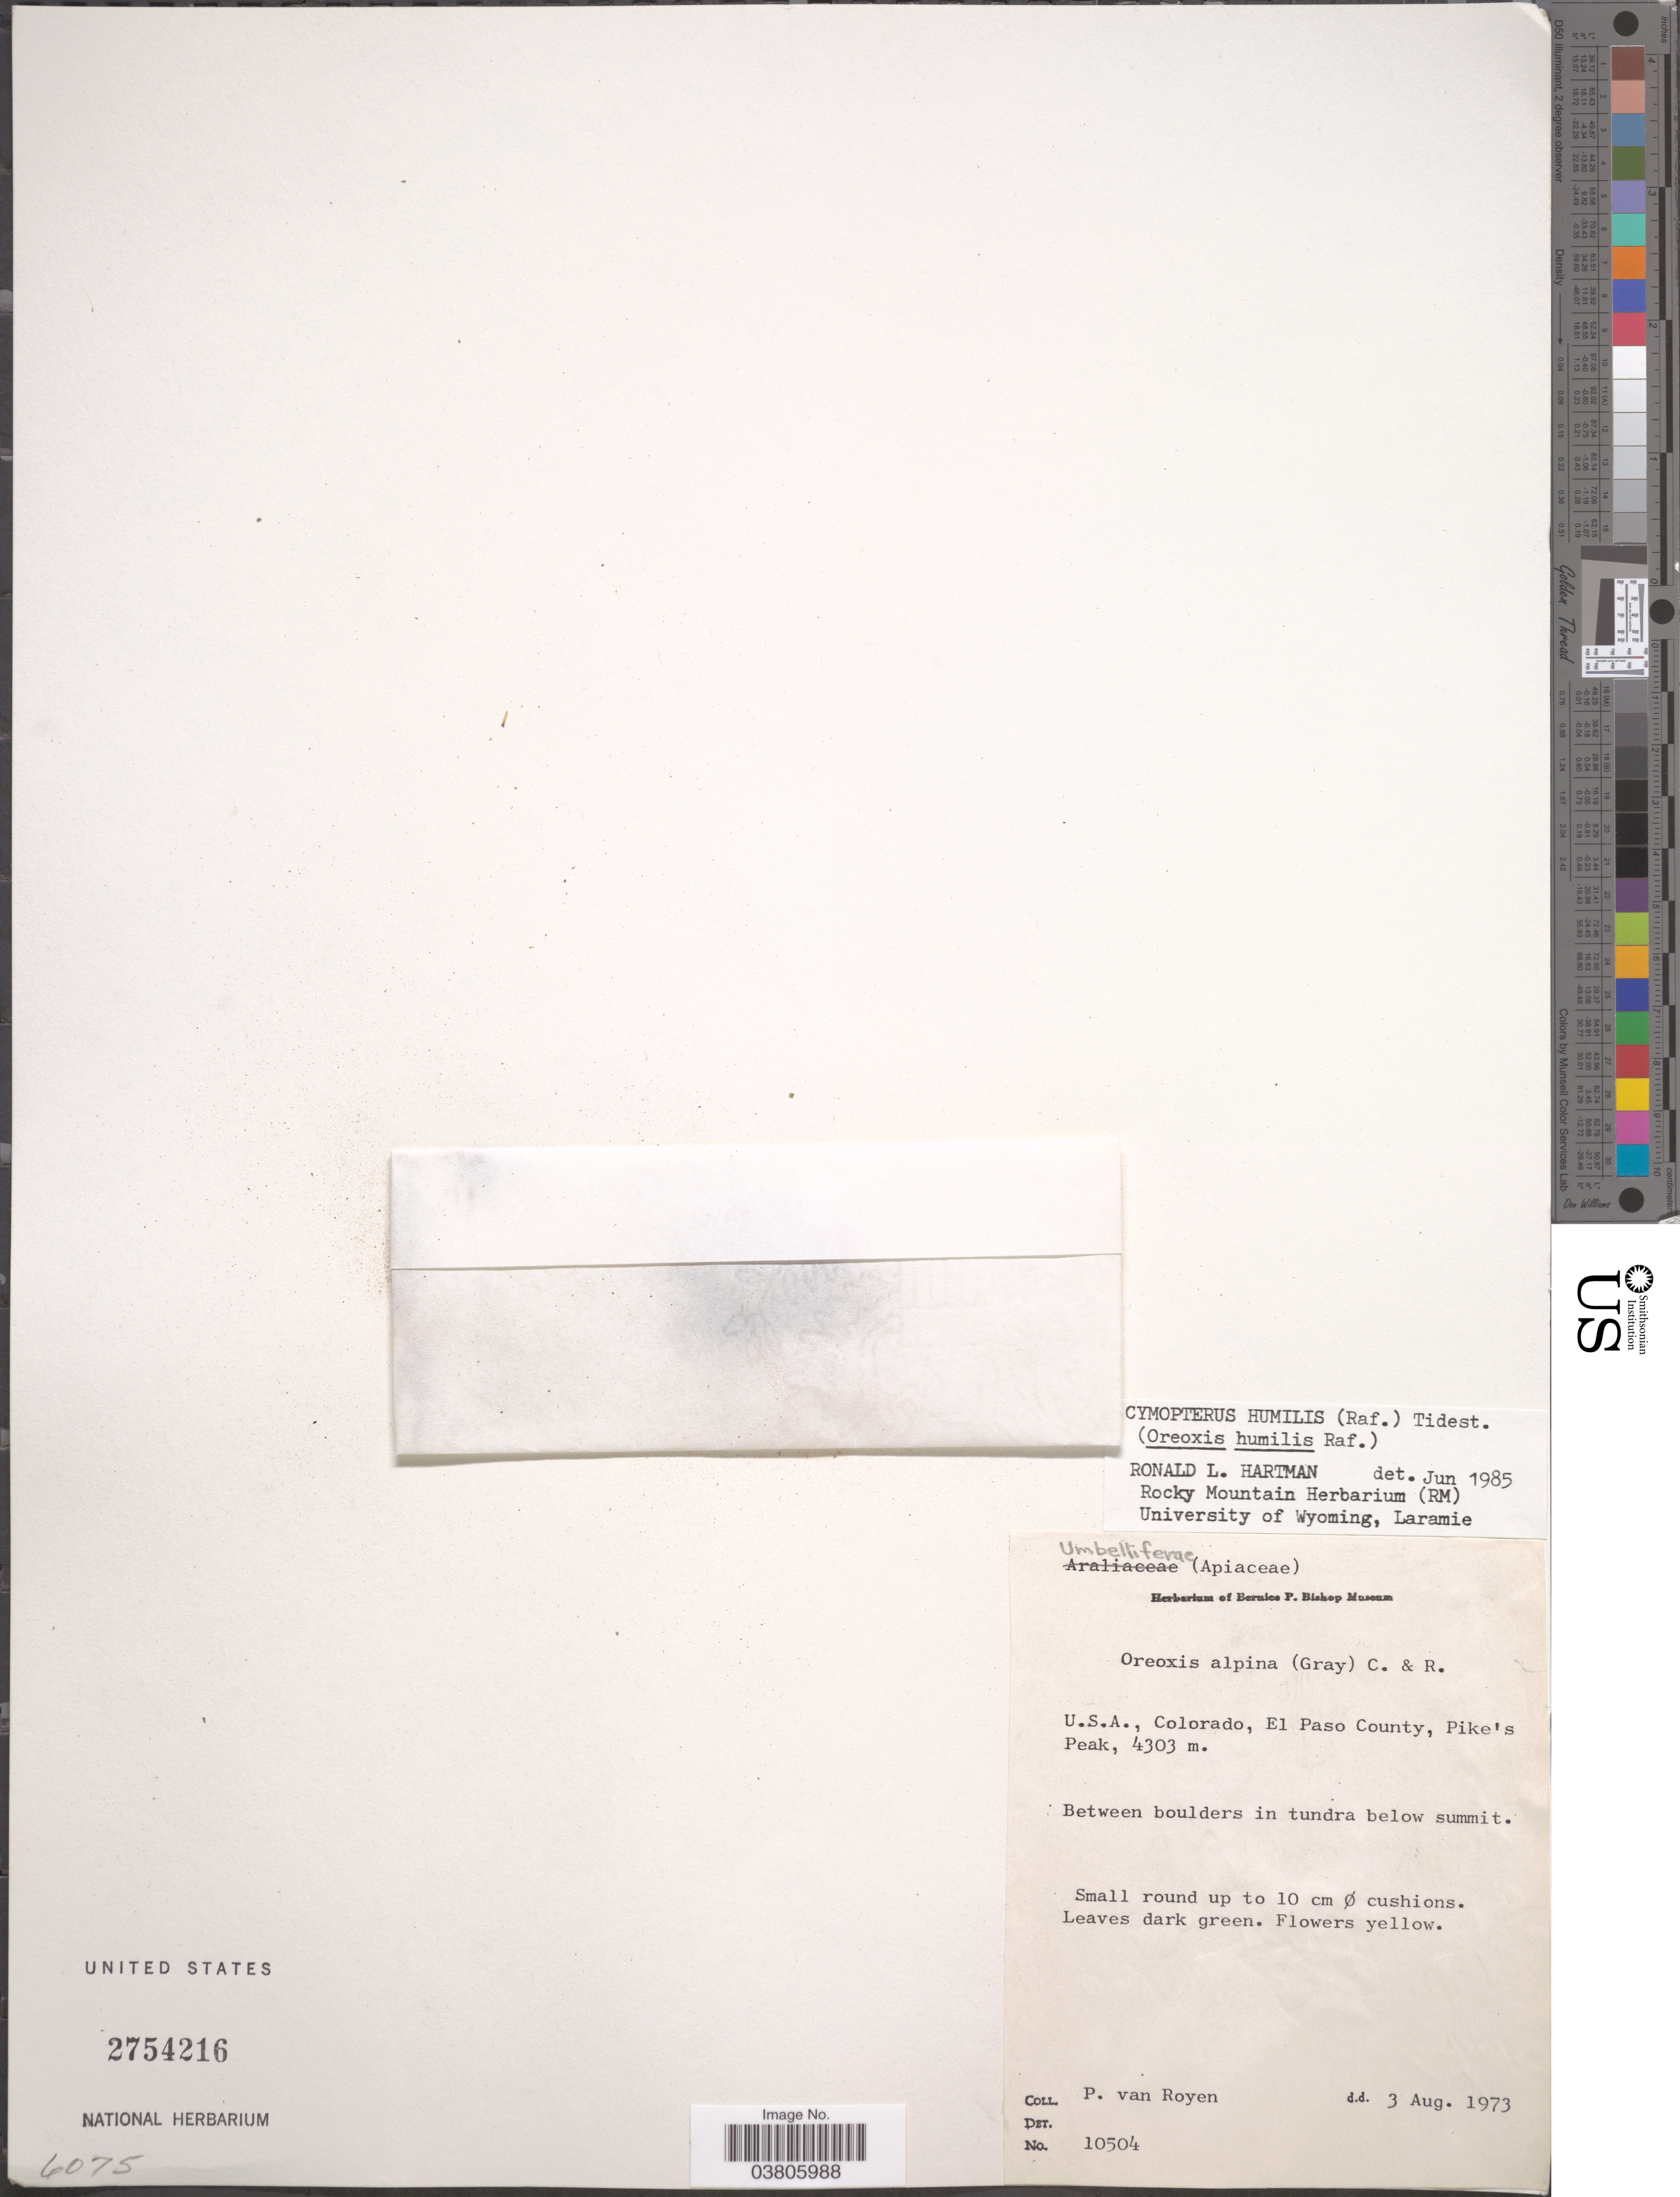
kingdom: Plantae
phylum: Tracheophyta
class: Magnoliopsida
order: Apiales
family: Apiaceae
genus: Cymopterus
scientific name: Cymopterus humilis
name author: (Raf.) Tidestr.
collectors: P. van Royen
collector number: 10504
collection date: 1973-08-03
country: United States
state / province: Colorado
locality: El Paso County, Pike's Peak.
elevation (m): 4303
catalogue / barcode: US 2754216